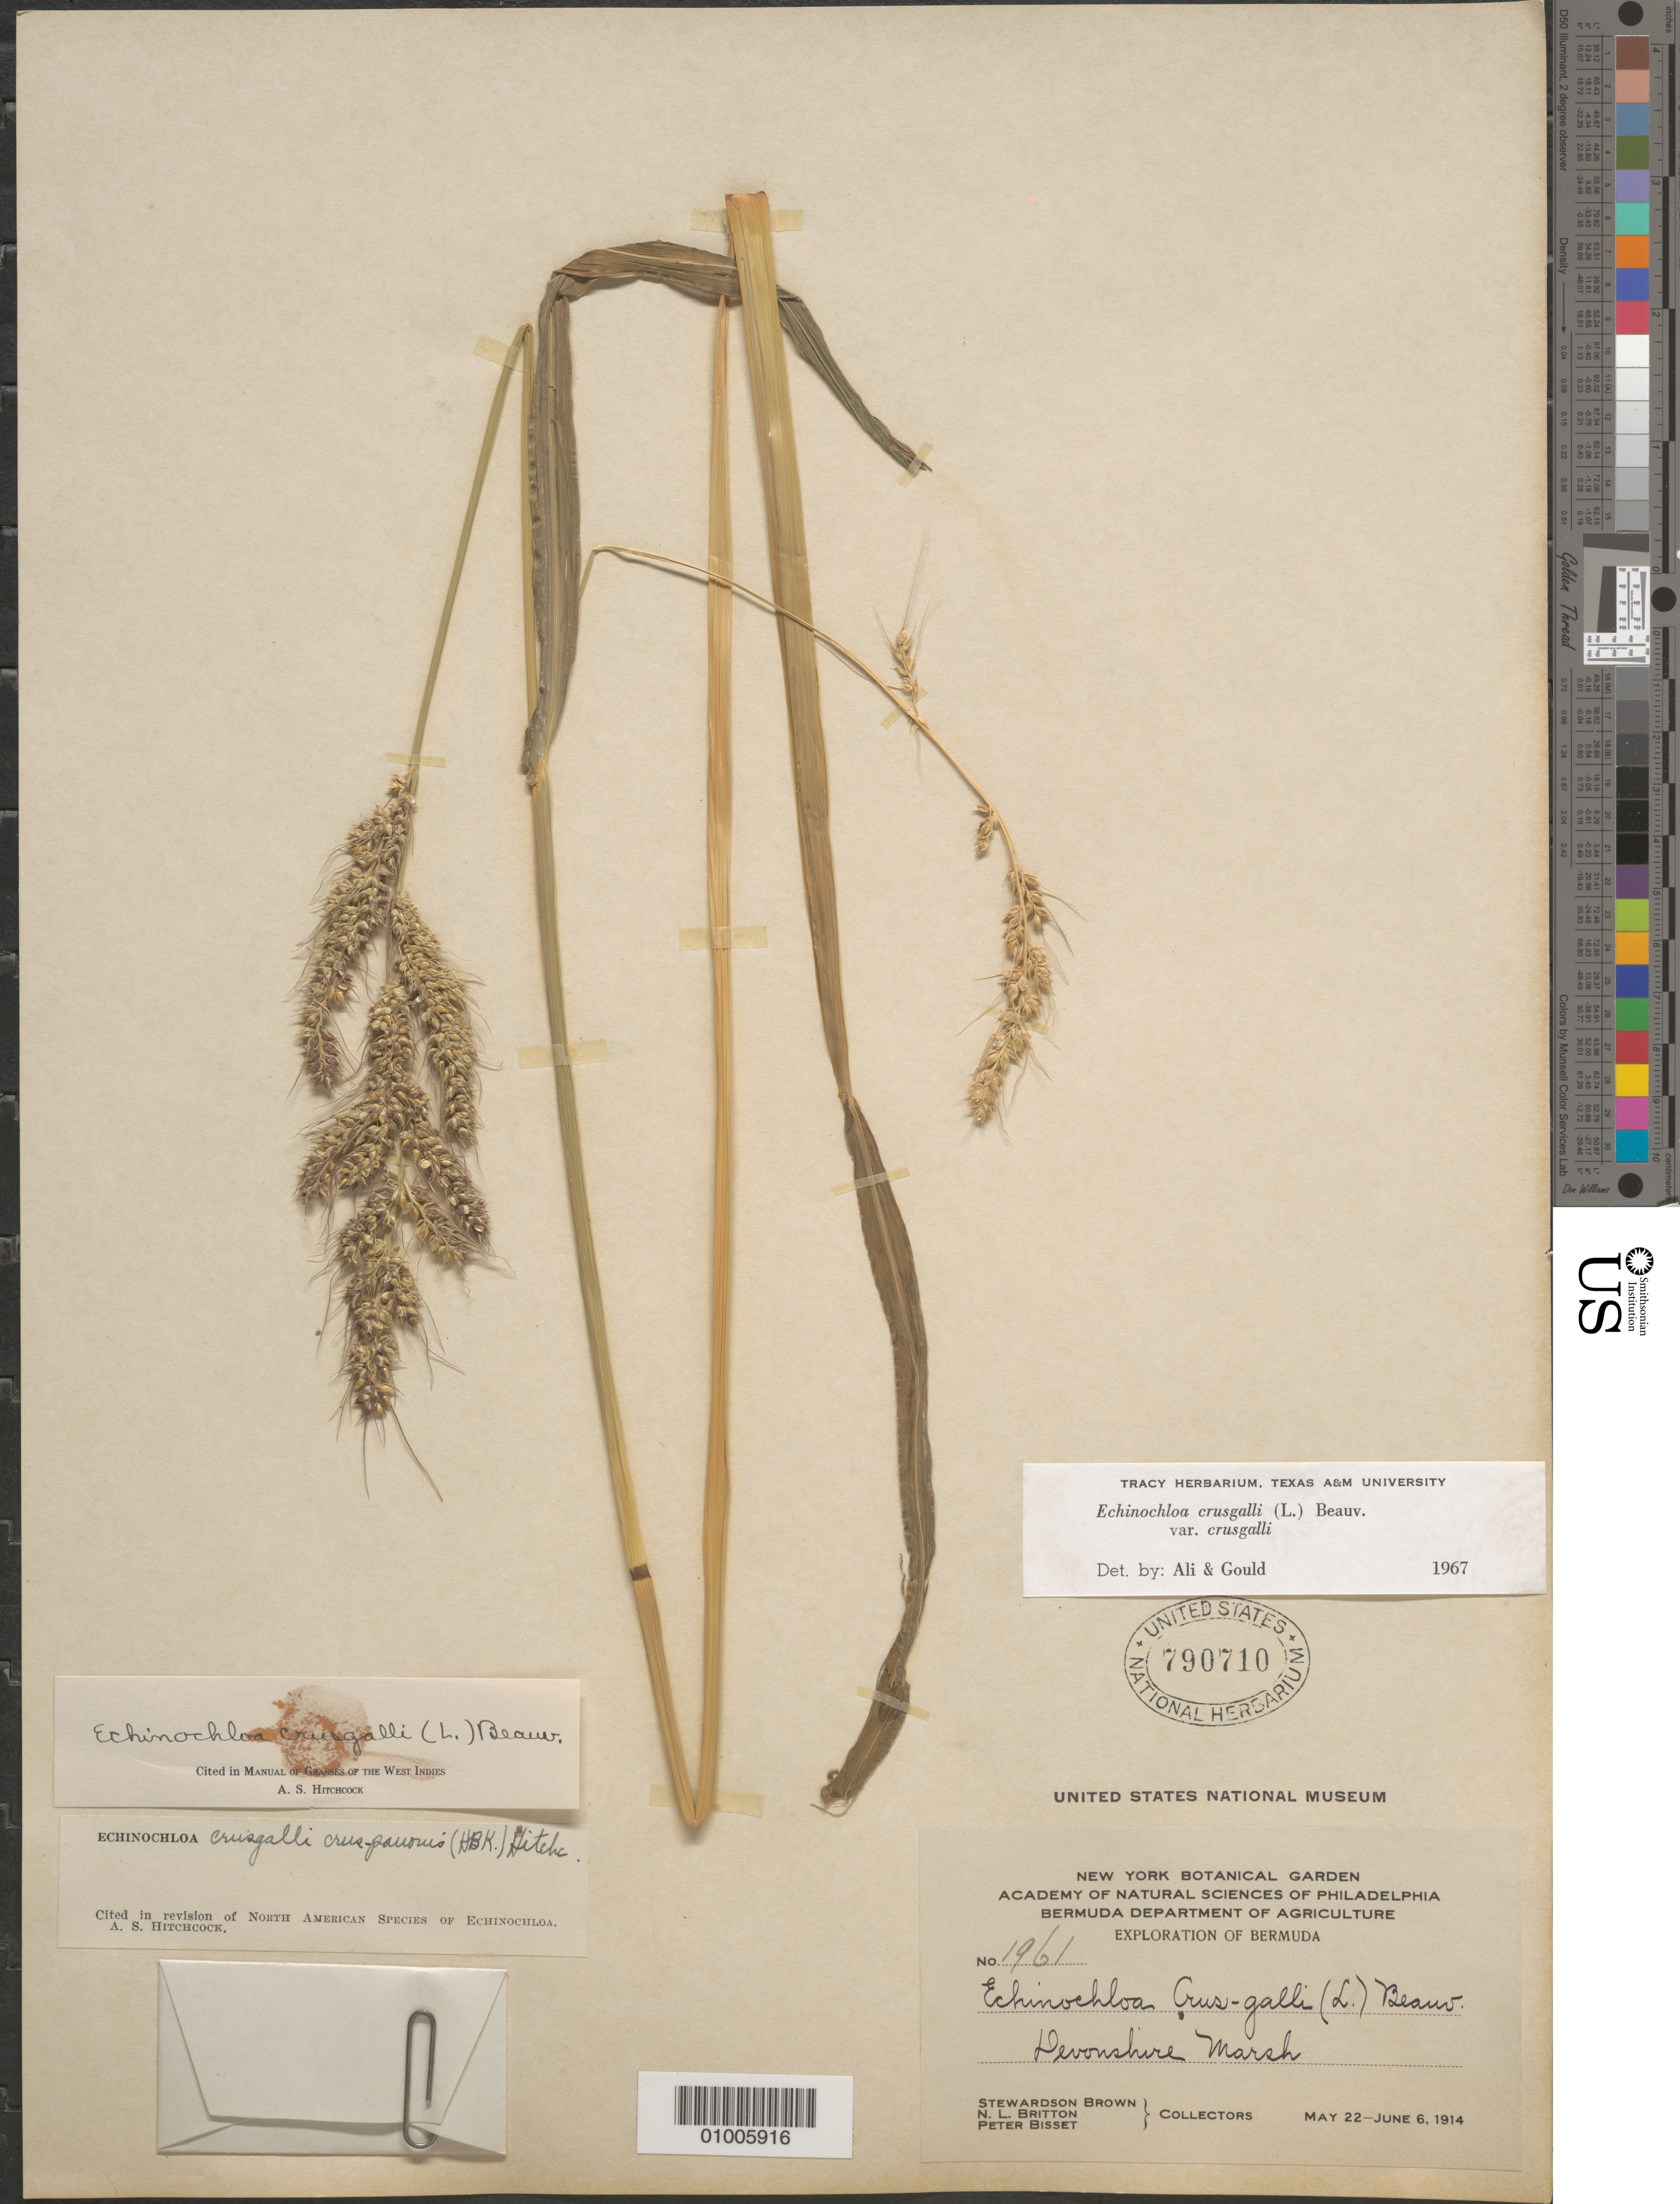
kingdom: Plantae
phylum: Tracheophyta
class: Liliopsida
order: Poales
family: Poaceae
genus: Echinochloa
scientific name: Echinochloa crus-galli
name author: (L.) P. Beauv.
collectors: S. Brown, N. Britton, S. Brown & N. Britton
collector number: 1961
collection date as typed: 22 May 1914 to 06 Jun 1914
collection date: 1914-05-22/1914-06-06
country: Bermuda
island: Bermuda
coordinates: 0 N, 0 E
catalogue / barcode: US 790710